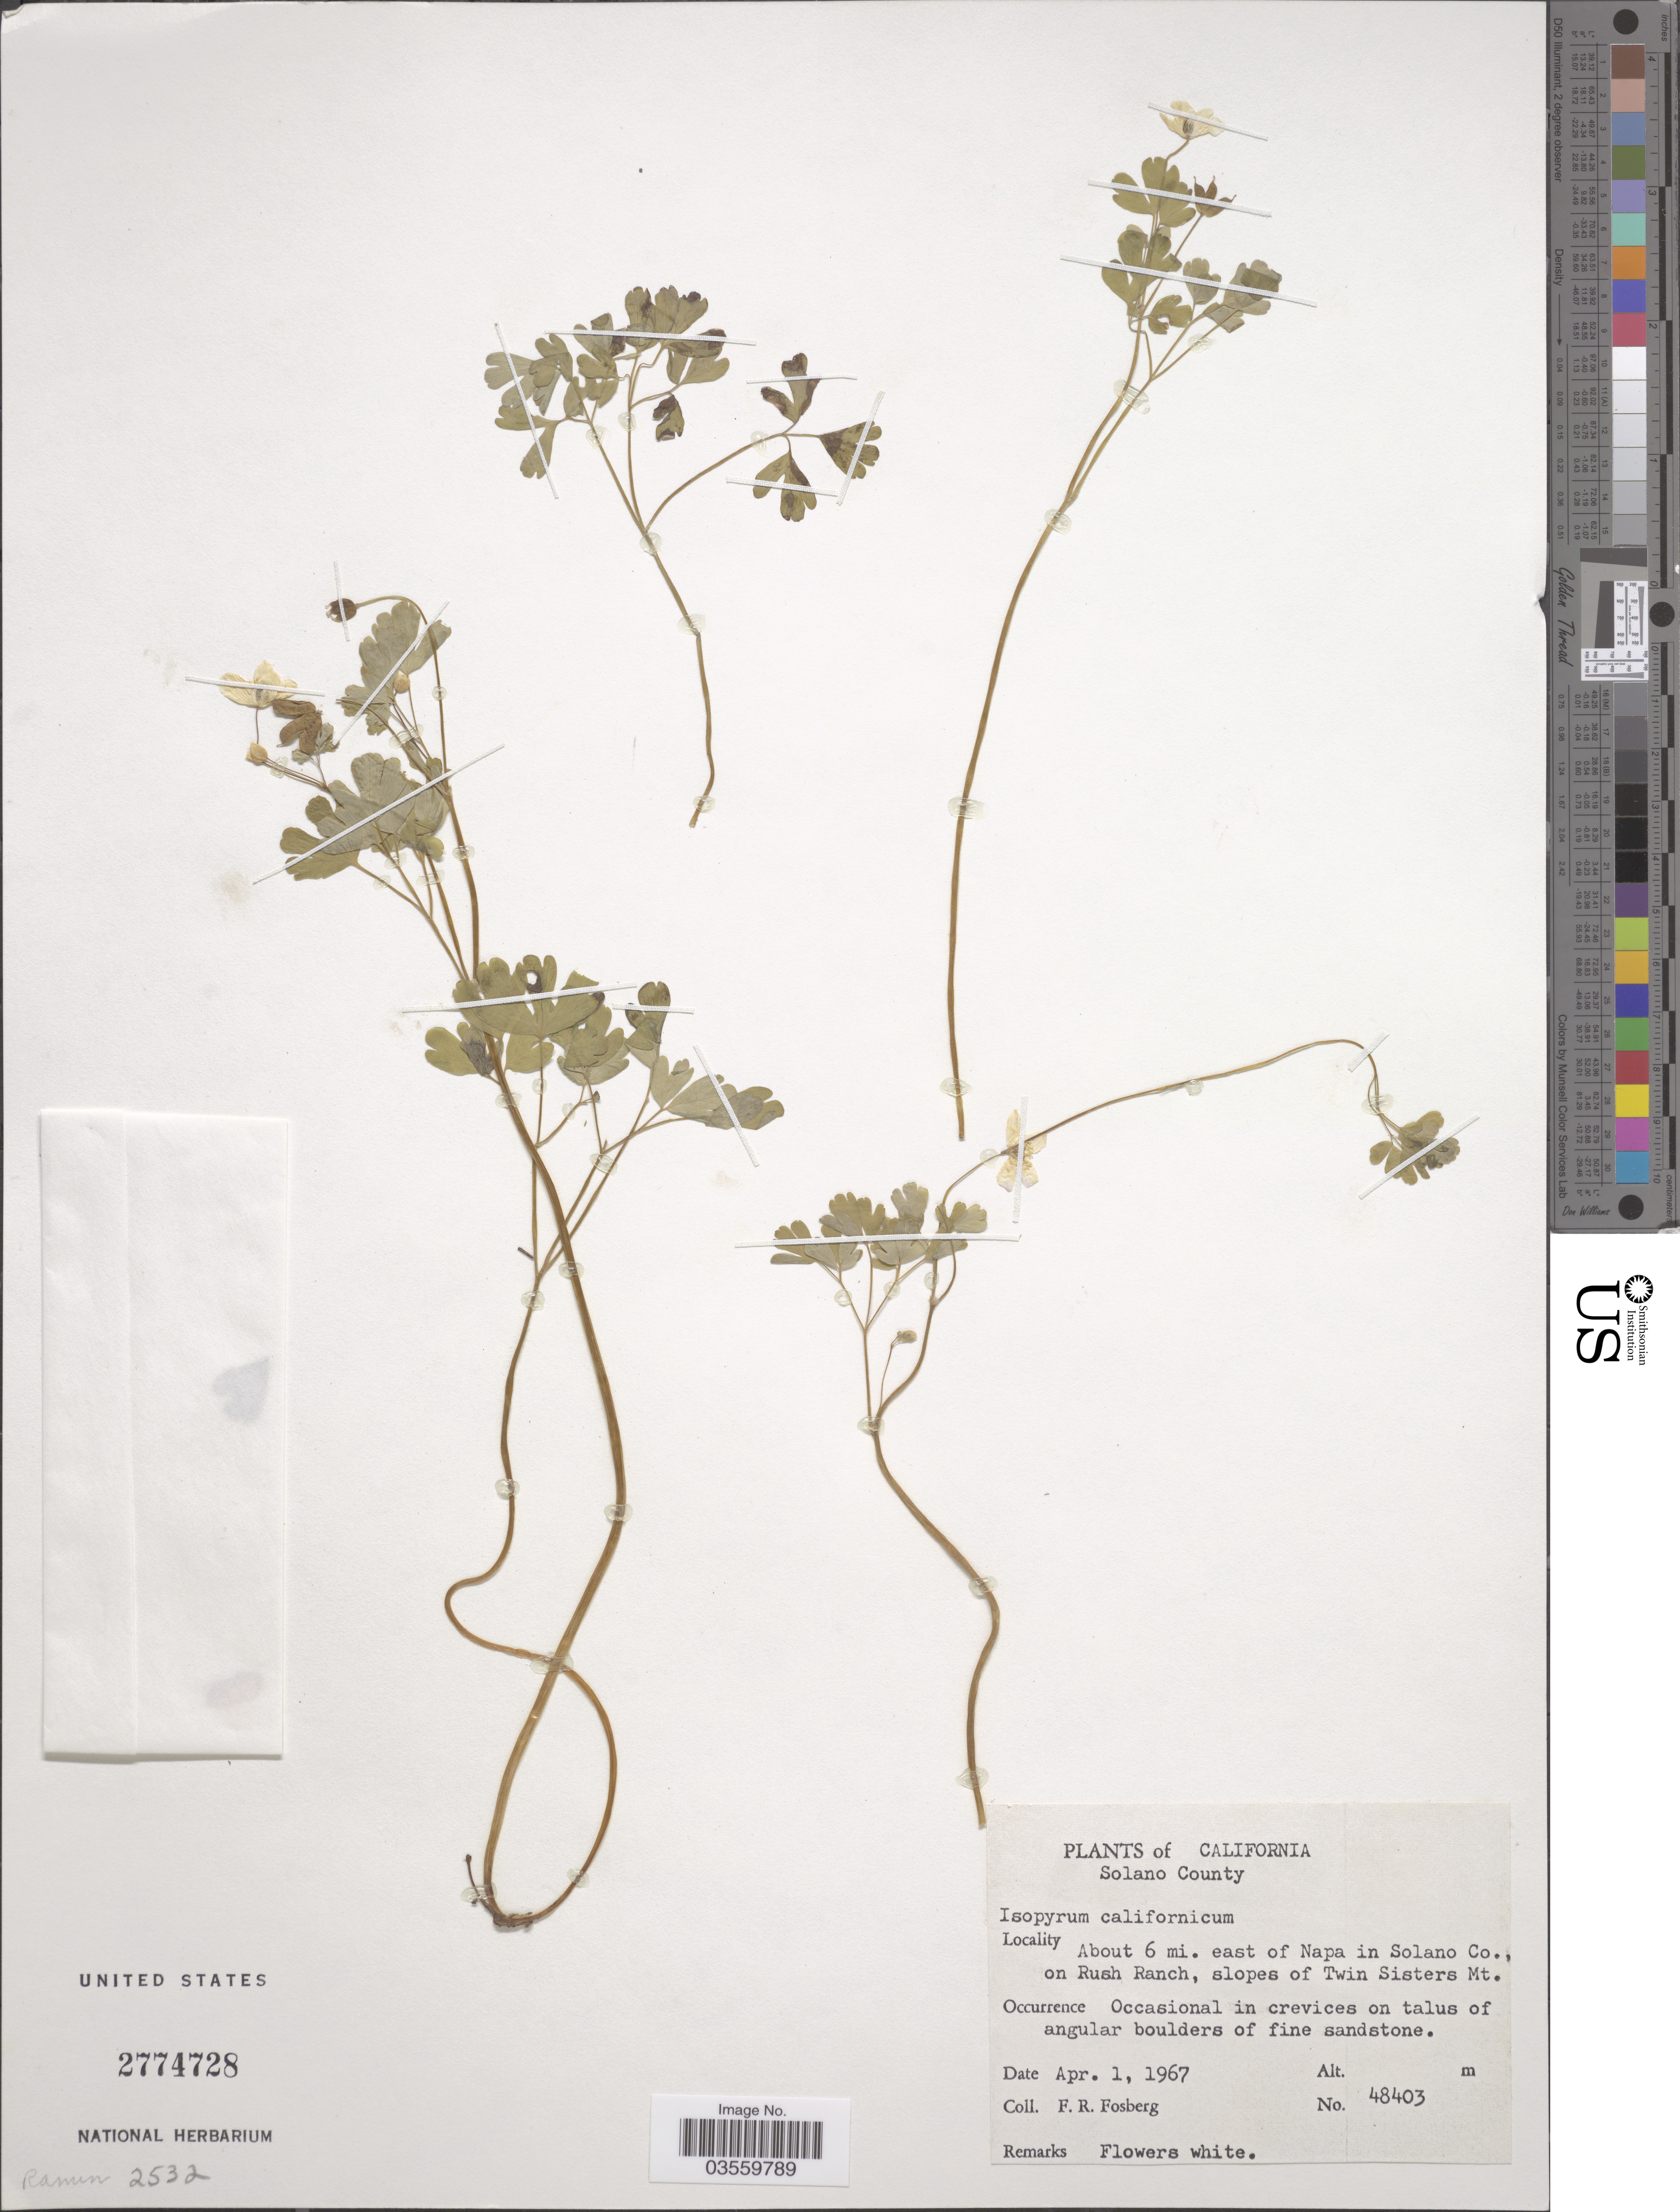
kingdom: Plantae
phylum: Tracheophyta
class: Magnoliopsida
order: Ranunculales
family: Ranunculaceae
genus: Enemion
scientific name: Enemion occidentale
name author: (Hook. & Arn.) J.R. Drumm. & Hutch.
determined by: Strong, Mark T., (BOT), Smithsonian Institution - National Museum of Natural History (UNITED STATES)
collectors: F. R. Fosberg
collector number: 48403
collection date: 1967-04-01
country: United States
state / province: California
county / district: Solano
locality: Solano County. About 6 mi. east of Napa in Solano Co., on Rush Ranch, slopes of Twin Sisters Mt.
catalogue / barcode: US 2774728